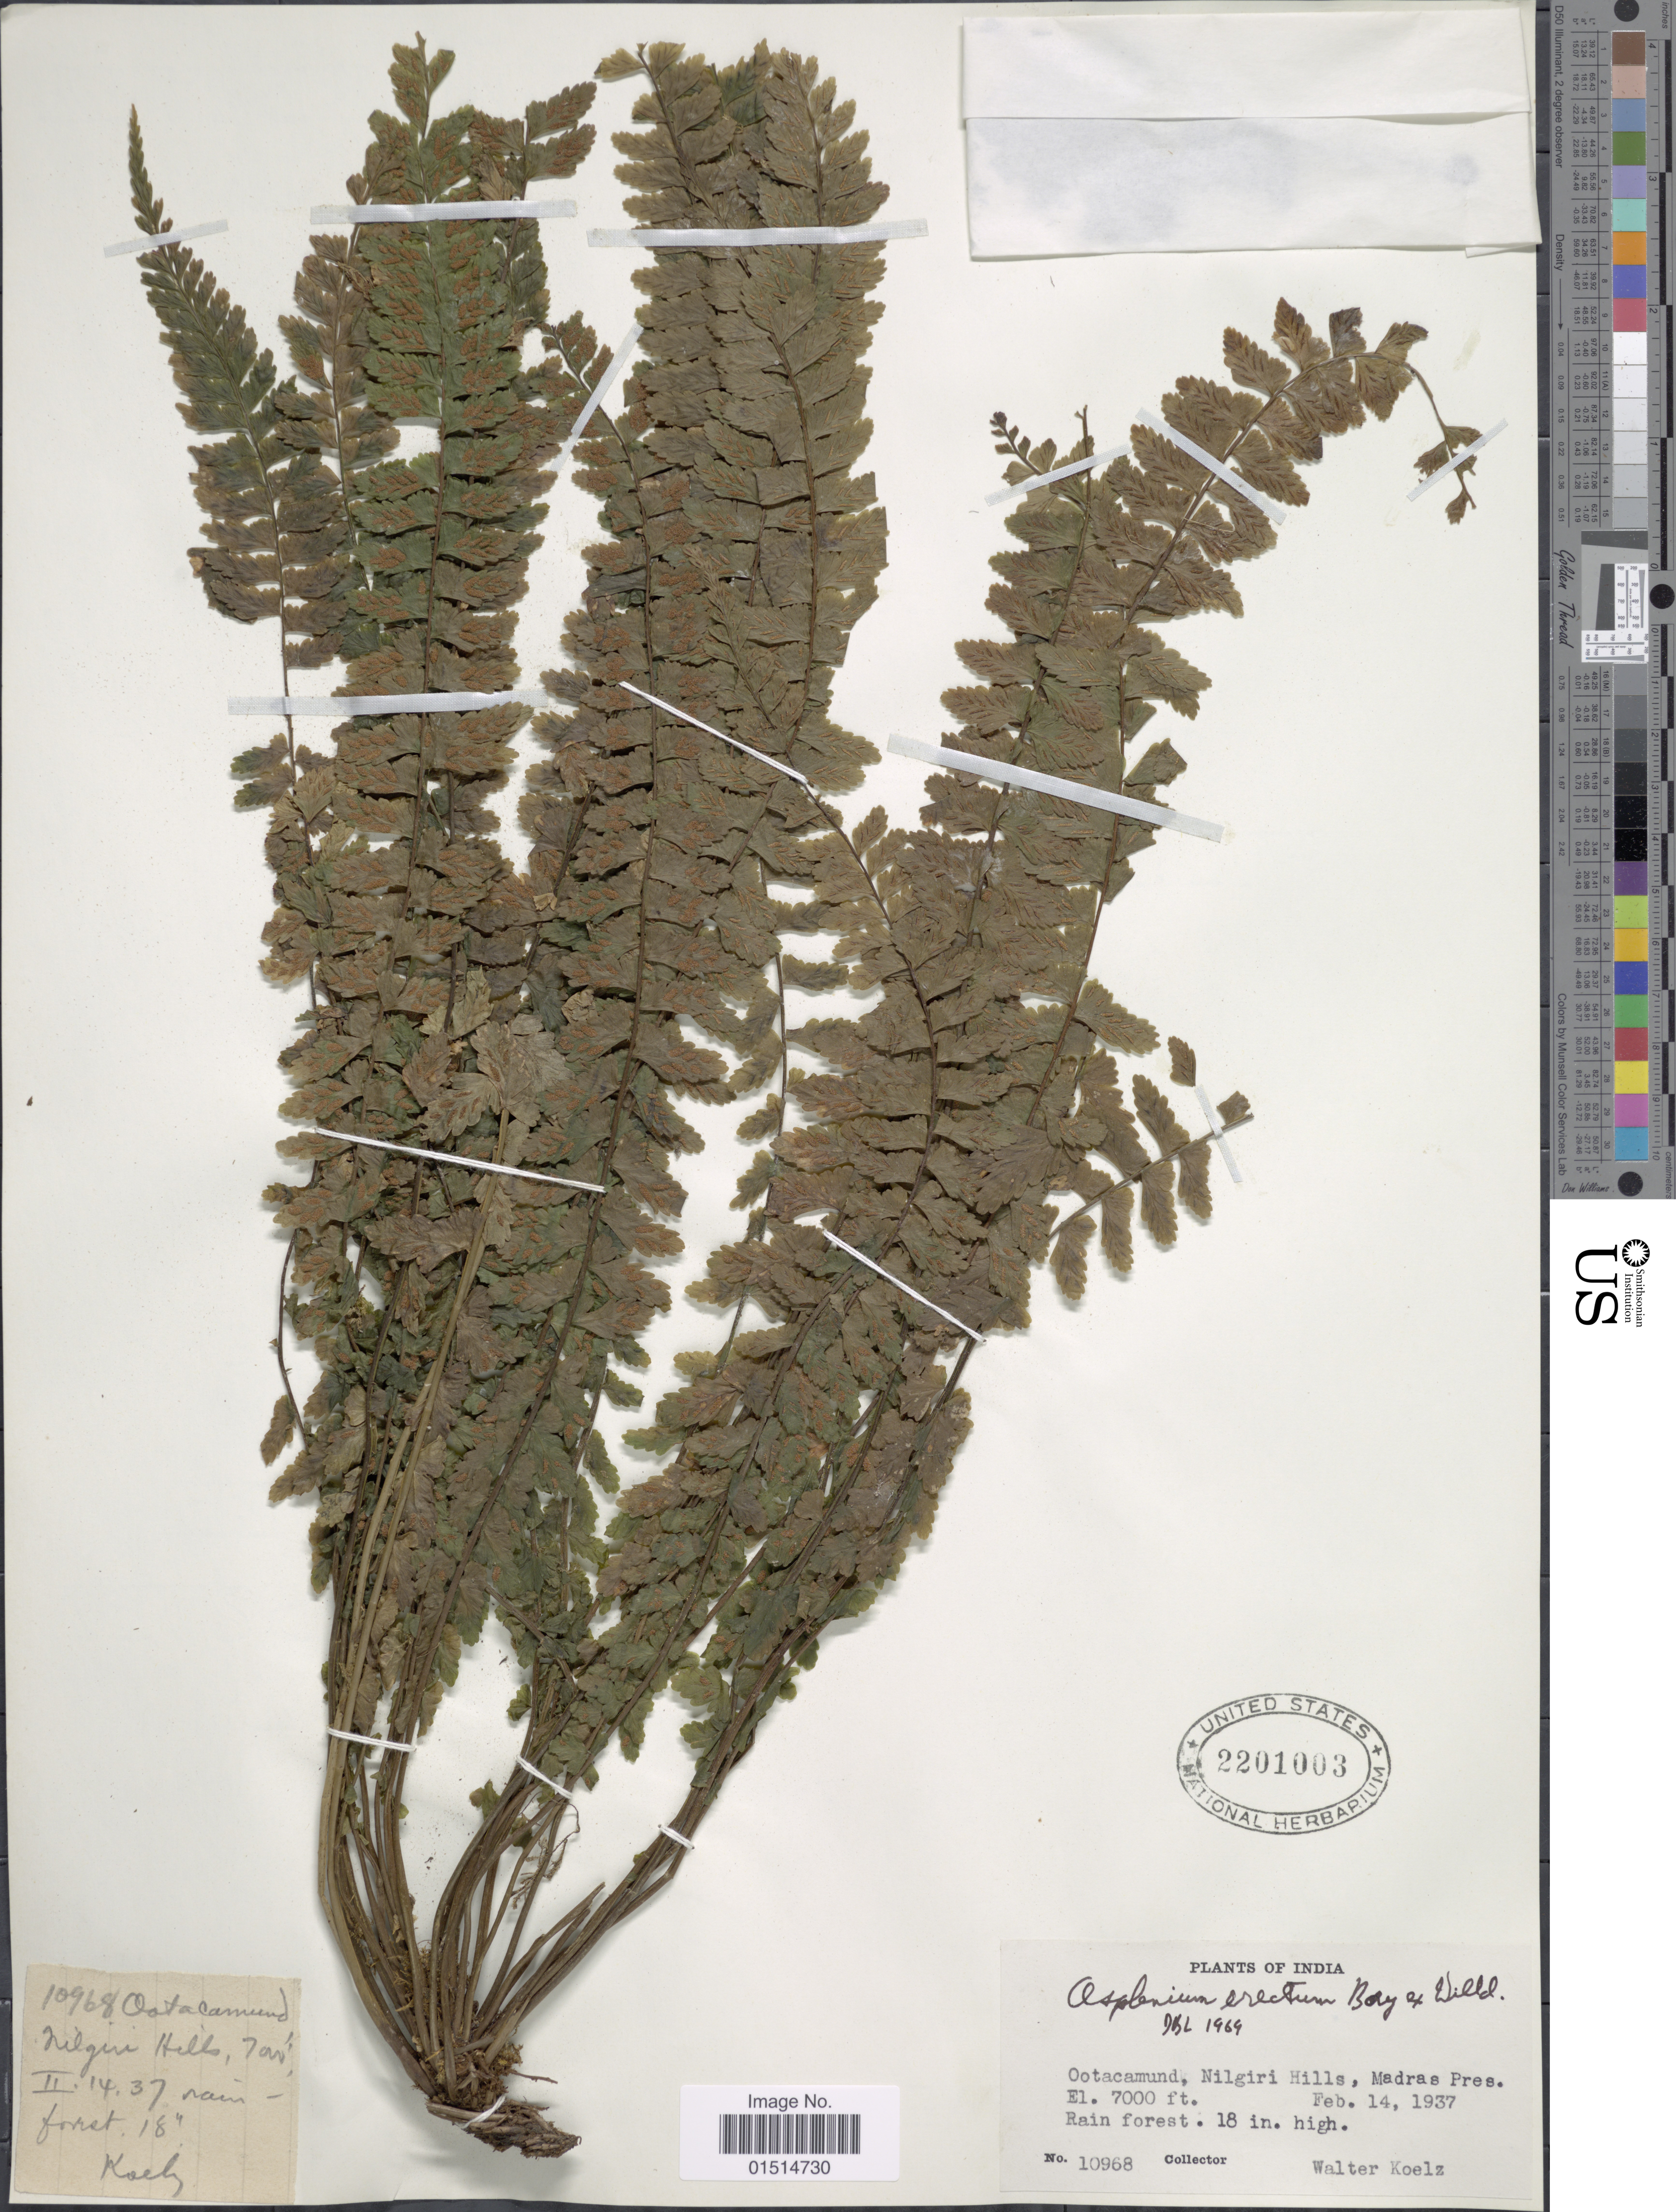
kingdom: Plantae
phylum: Tracheophyta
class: Polypodiopsida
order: Polypodiales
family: Aspleniaceae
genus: Asplenium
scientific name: Asplenium erectum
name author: Bory ex Willd.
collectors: W. N. Koelz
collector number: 10968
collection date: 1937-02-14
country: India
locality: Ootcamund, Nilgiri Hills, Madras Pres, Rain forest 18 in high.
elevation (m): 2134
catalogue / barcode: US 2201003